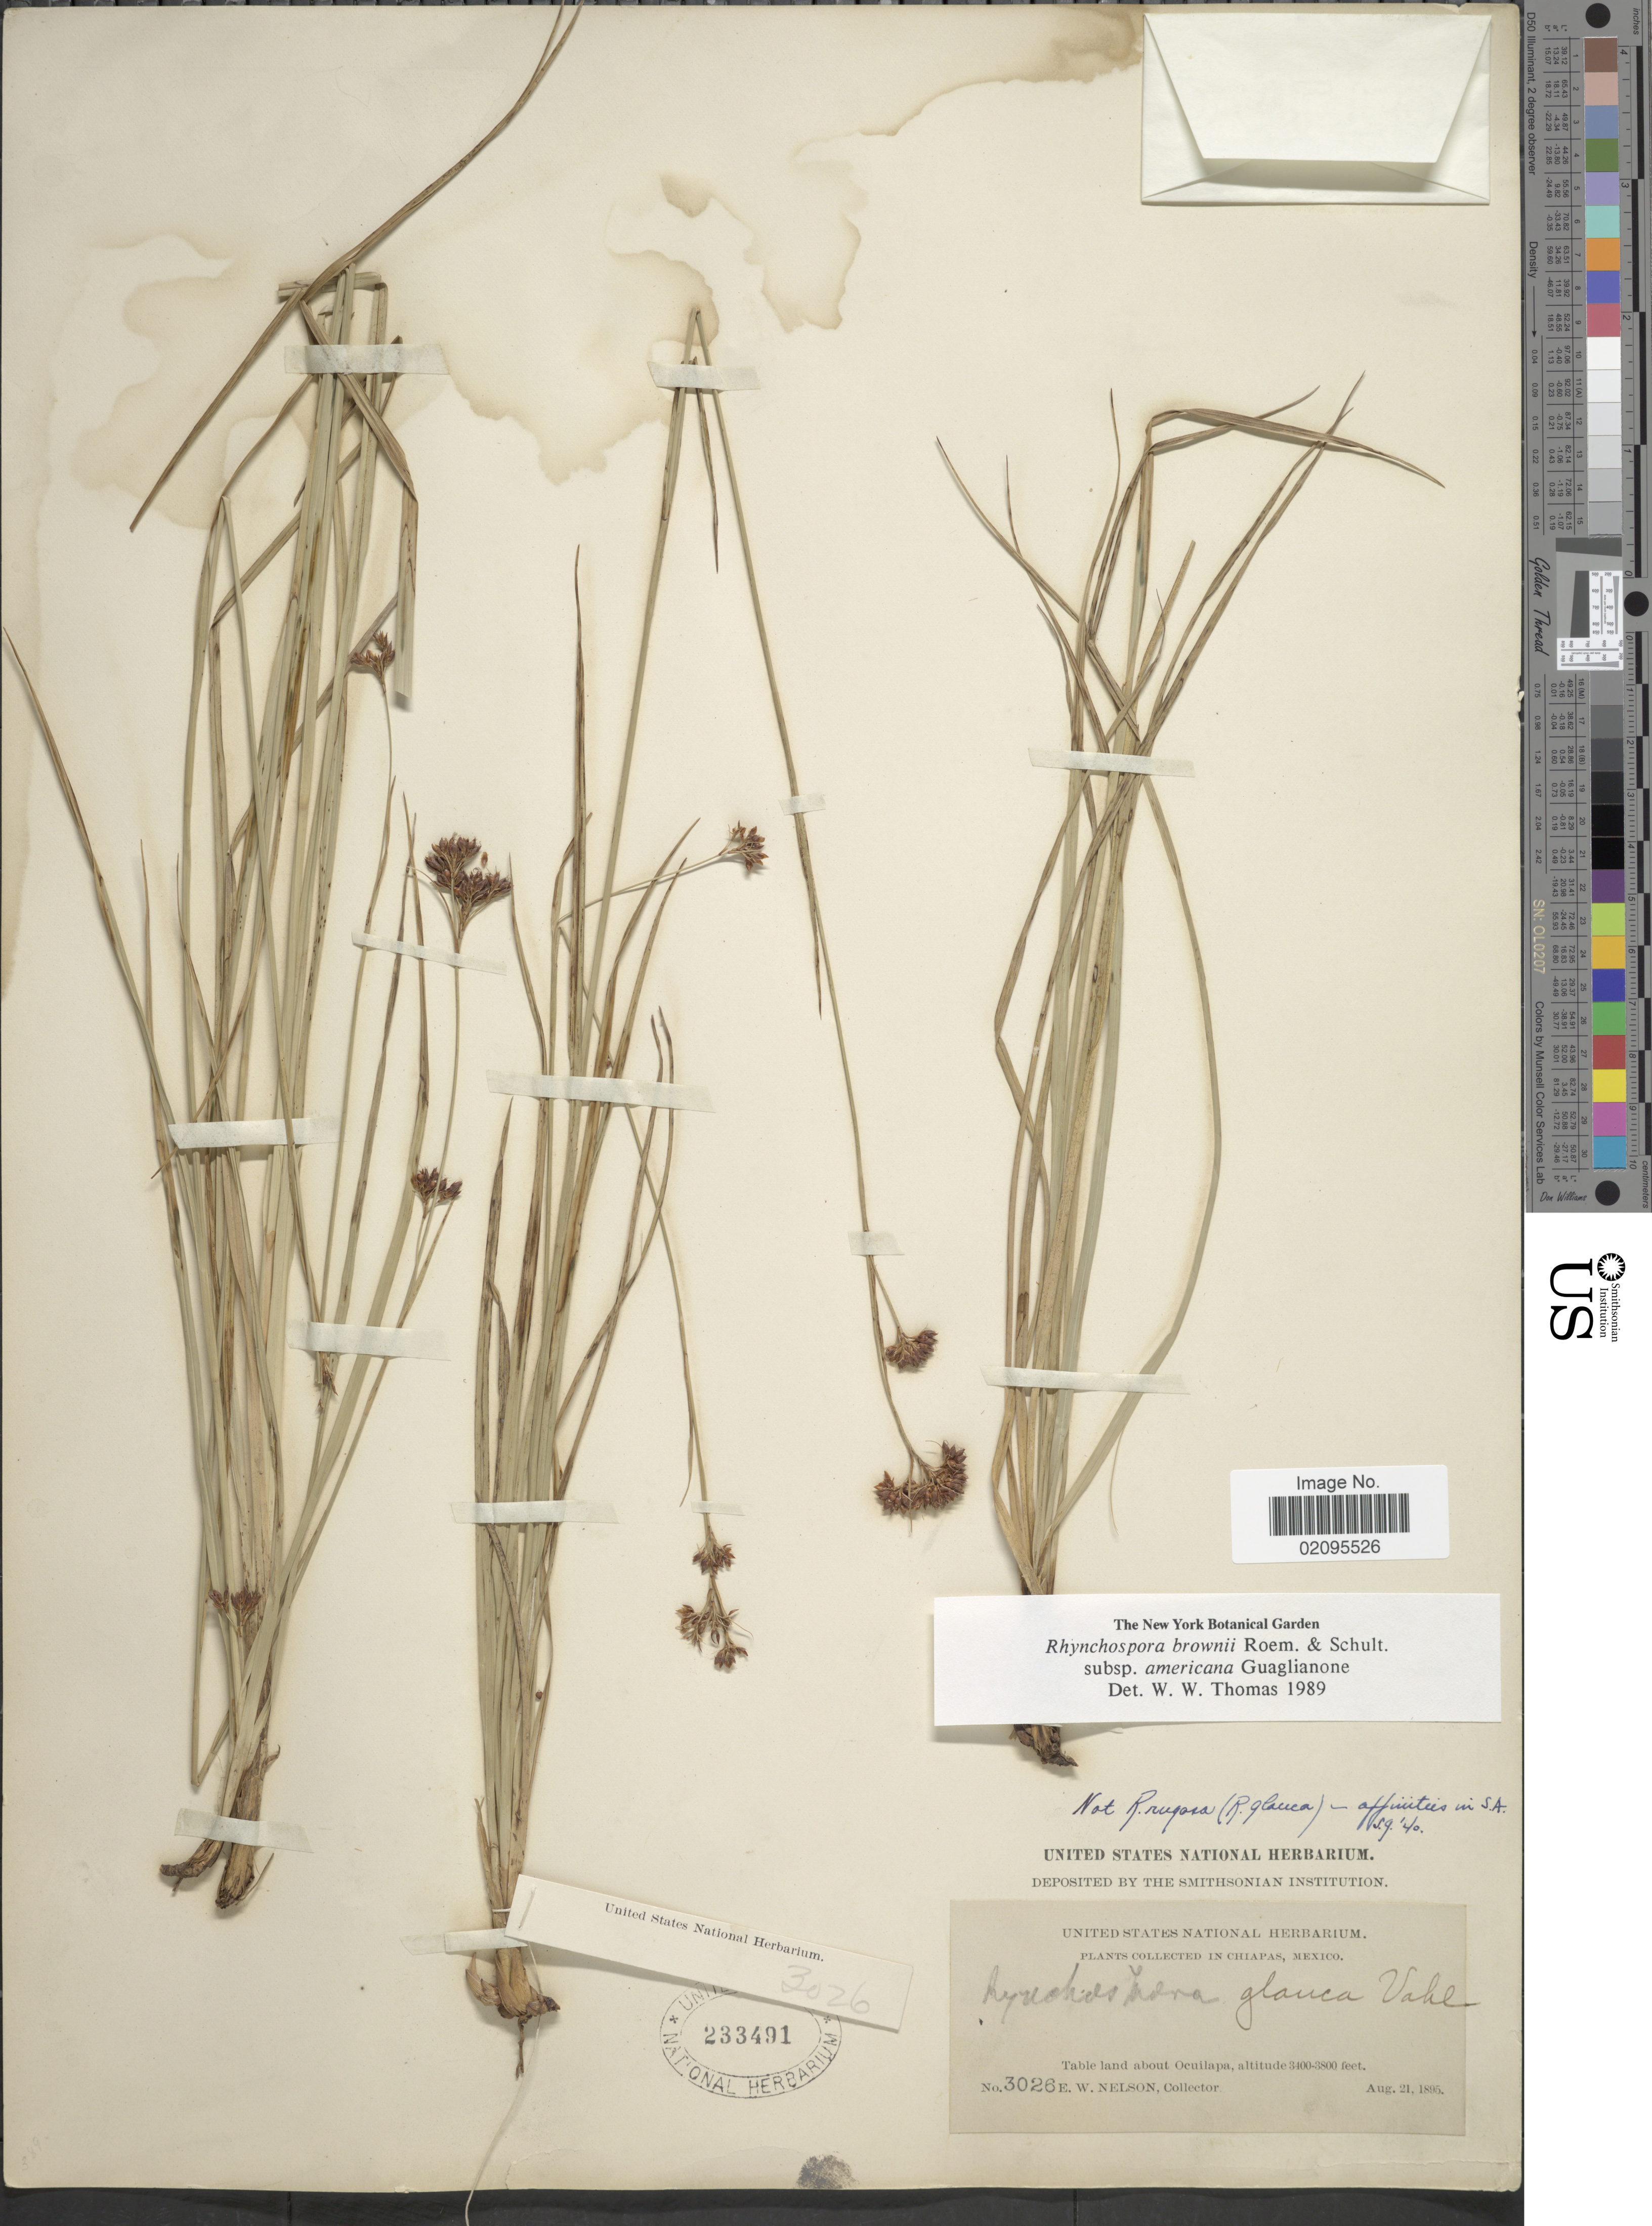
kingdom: Plantae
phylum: Tracheophyta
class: Liliopsida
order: Poales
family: Cyperaceae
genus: Rhynchospora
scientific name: Rhynchospora brownii subsp. americana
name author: Guagl.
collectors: E. W. Nelson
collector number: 3026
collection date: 1895-08-21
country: Mexico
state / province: Chiapas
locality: Table land about Ocuilapa.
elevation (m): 1036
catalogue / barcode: US 233491